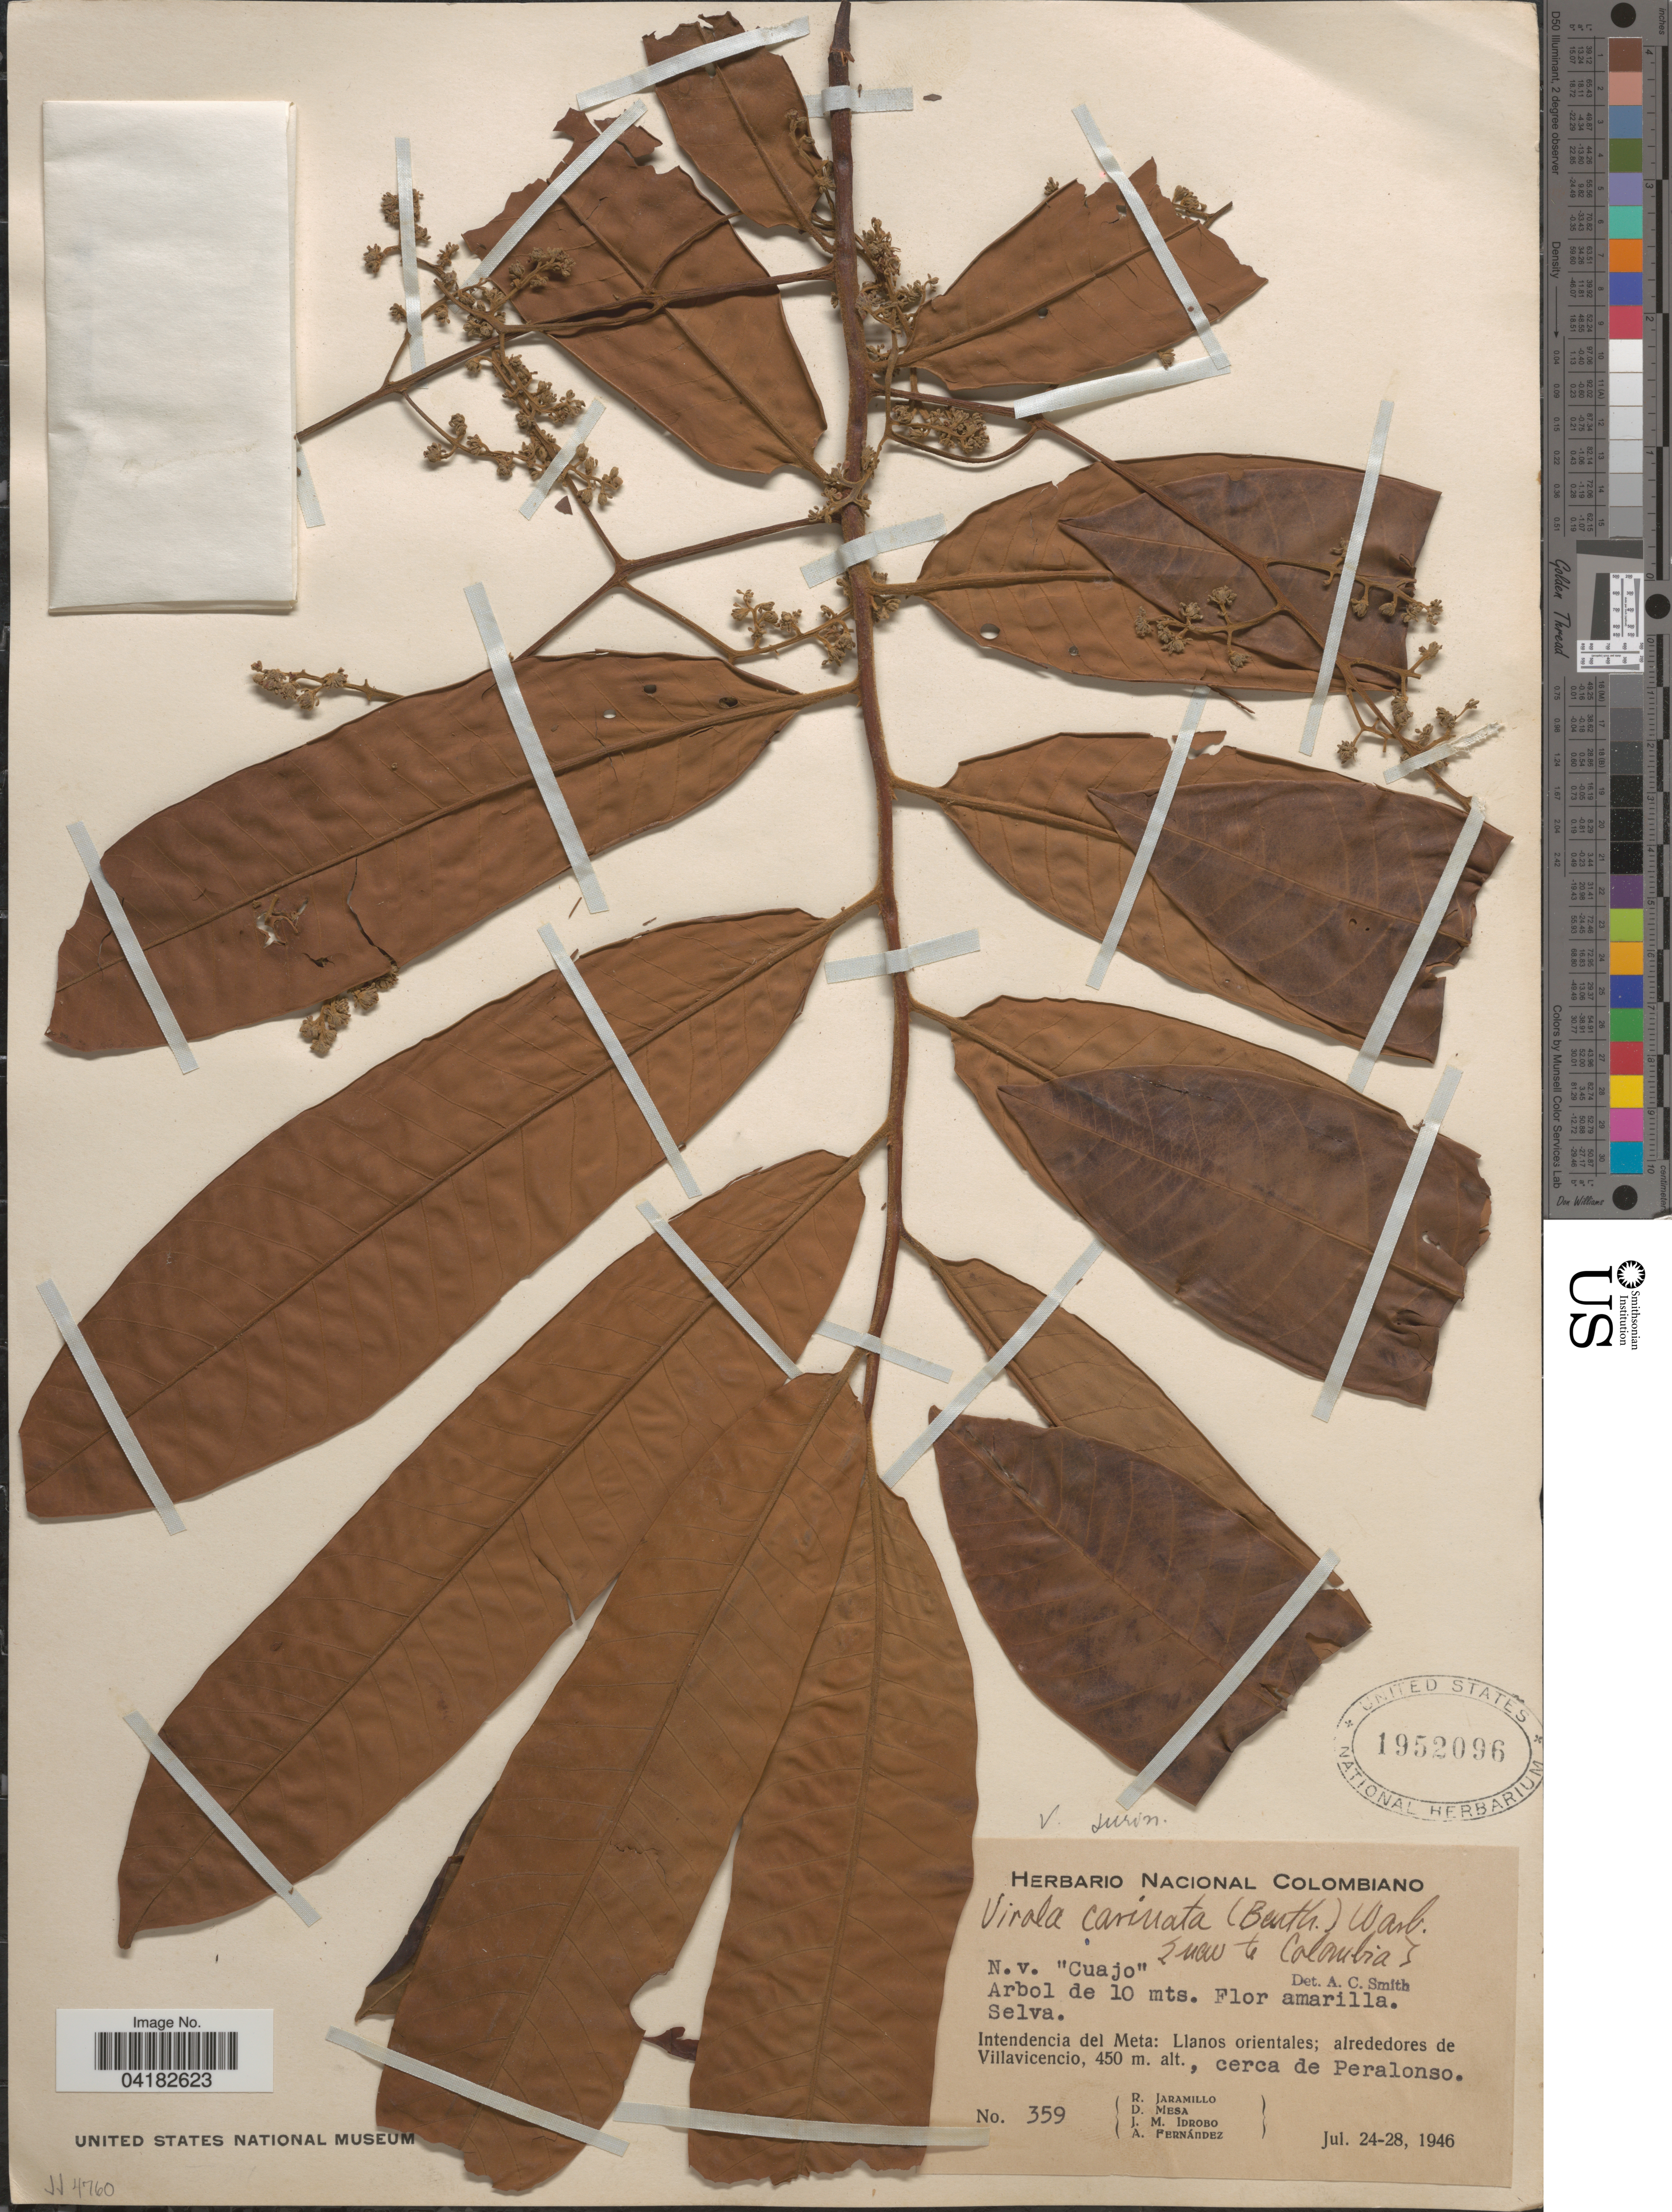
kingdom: Plantae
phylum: Tracheophyta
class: Magnoliopsida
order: Magnoliales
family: Myristicaceae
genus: Virola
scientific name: Virola carinata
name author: Warb.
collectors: R. Jaramillo, D. Mesa, J. M. Idrobo & A. Fernández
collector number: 359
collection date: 1946-07-24/1946-07-28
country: Colombia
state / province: Meta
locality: Intendencia del Meta: Llanos orientales; alrededores de Villavicencio, cerca de Peralonso.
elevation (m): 450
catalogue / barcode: US 1952096